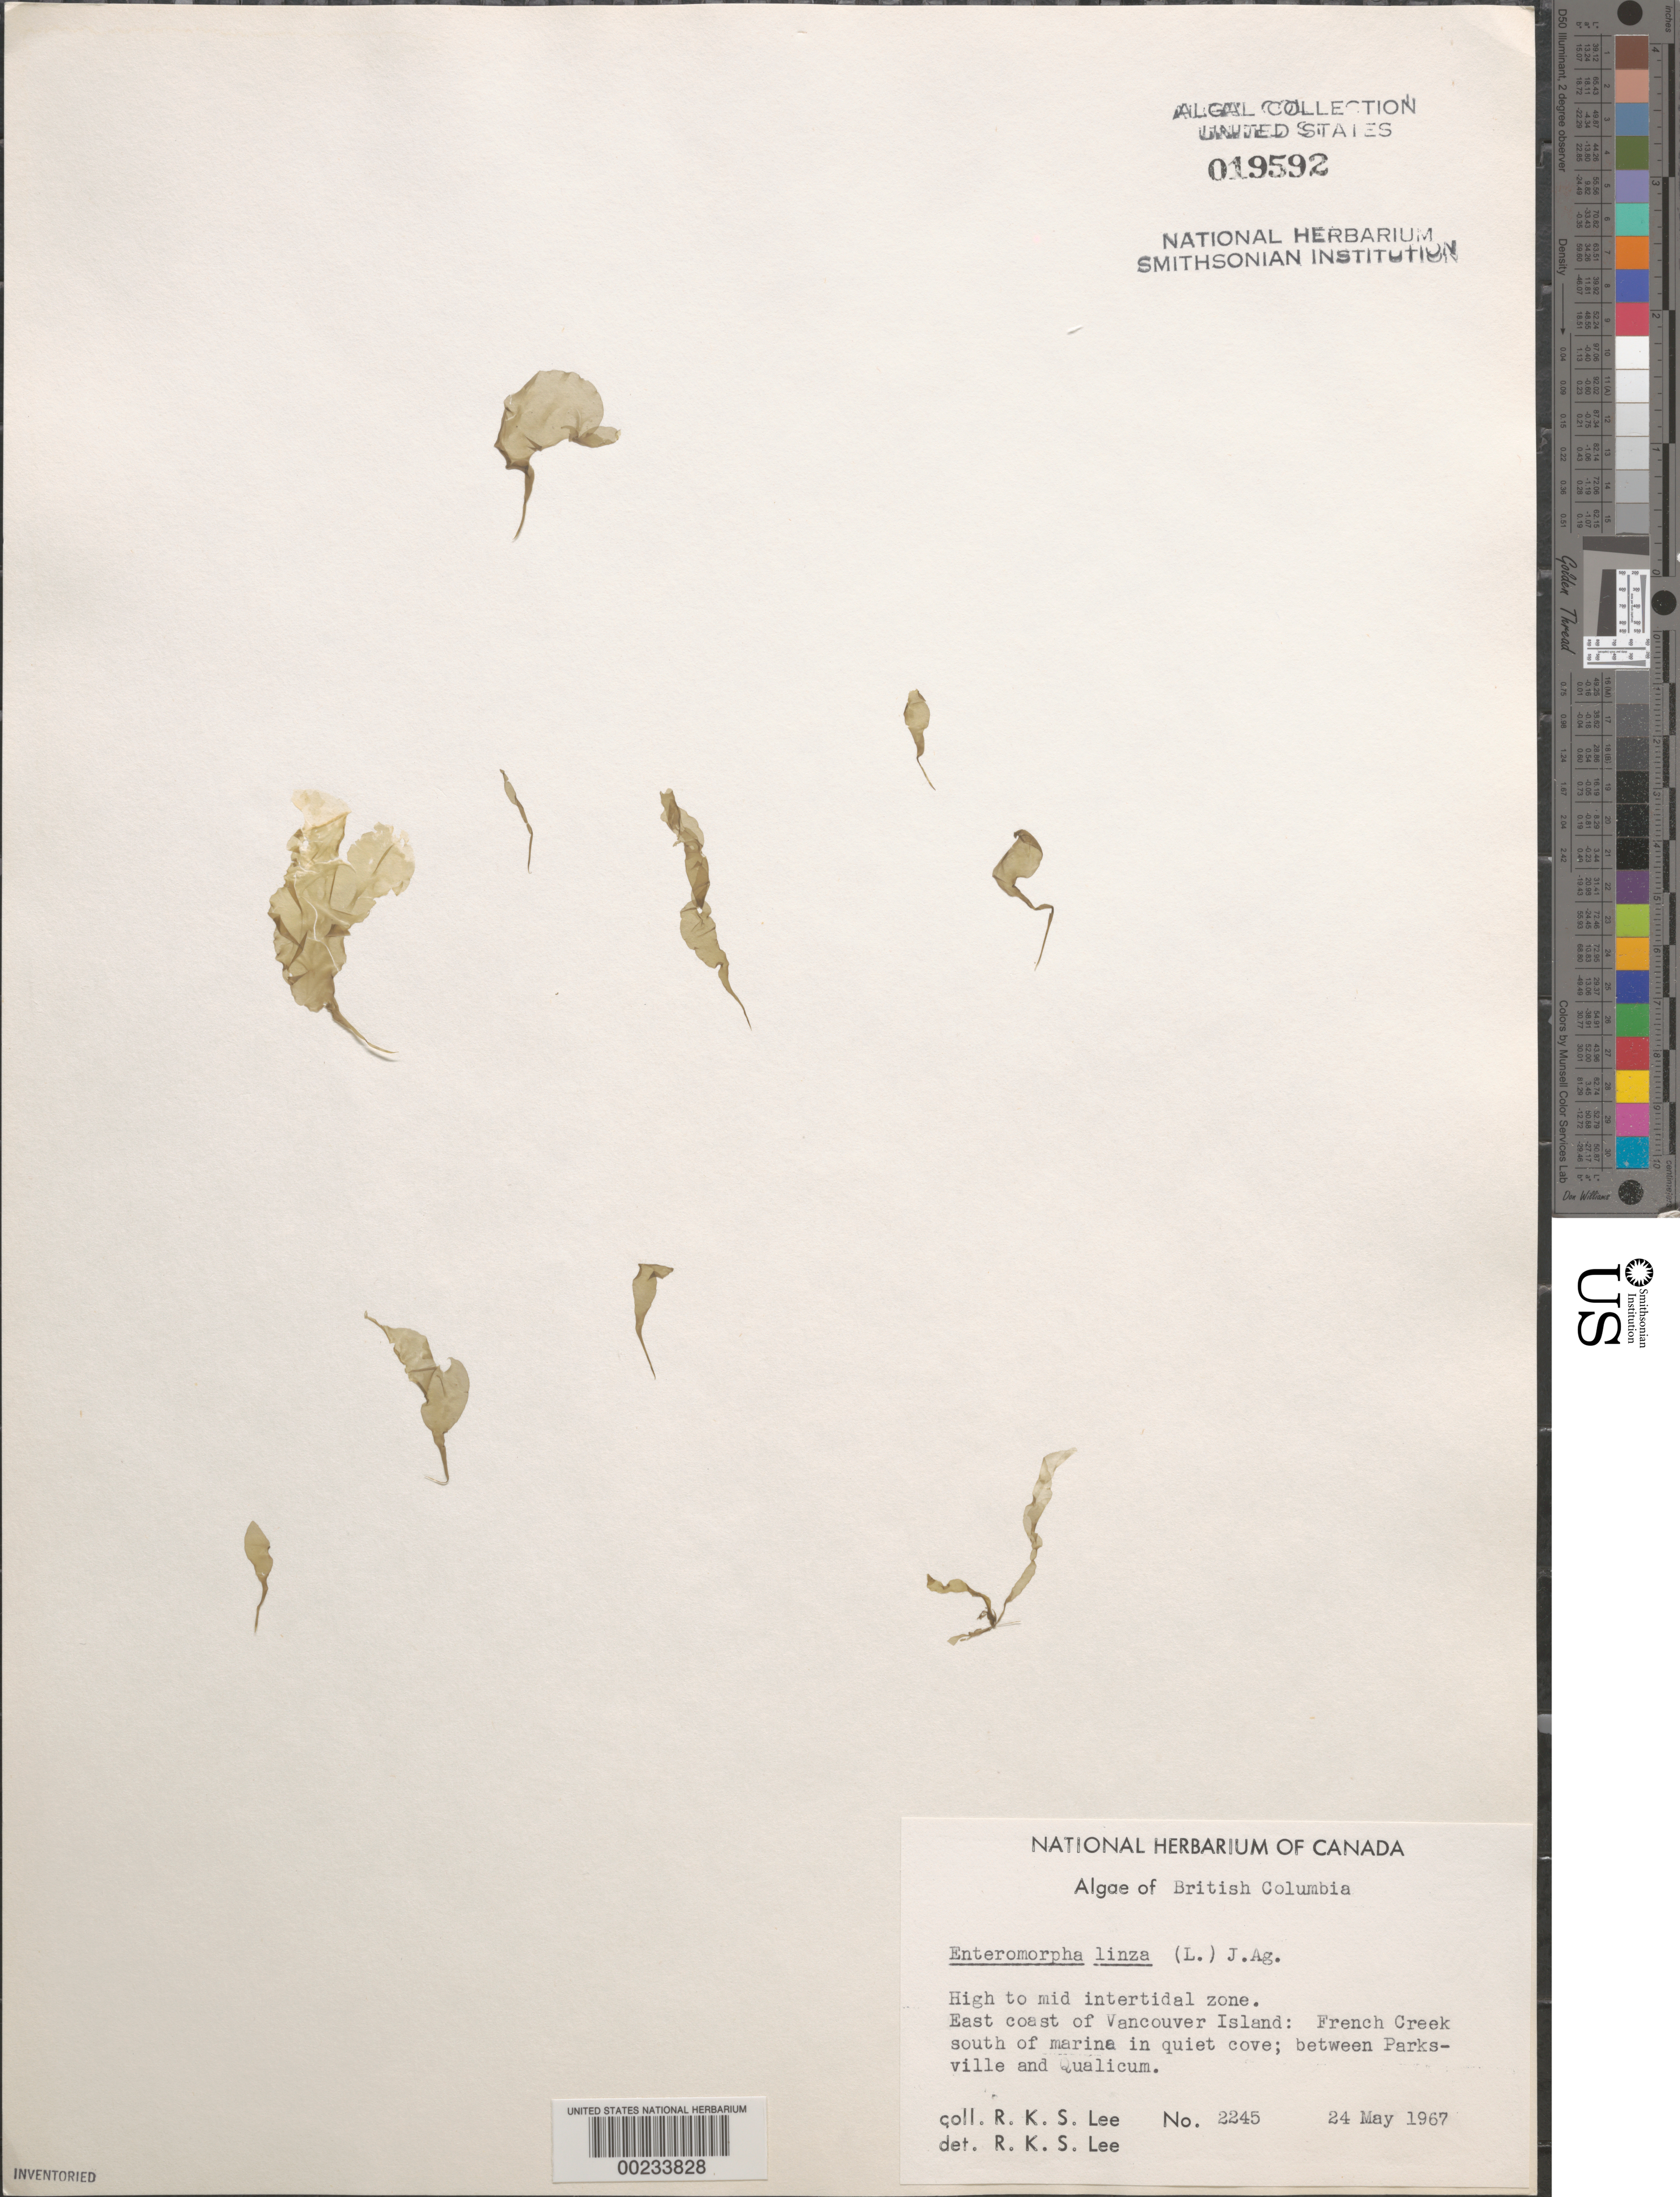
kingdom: Plantae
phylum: Chlorophyta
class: Ulvophyceae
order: Ulvales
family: Ulvaceae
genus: Ulva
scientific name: Ulva clathrata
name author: (Roth) C. Agardh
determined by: Algae name updating Project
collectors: R. Lee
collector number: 2245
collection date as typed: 24 May 1968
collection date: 1968-05-24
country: Canada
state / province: British Columbia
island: Vancouver Island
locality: French Creek, between Parksville and Qualicum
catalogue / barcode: US 19592